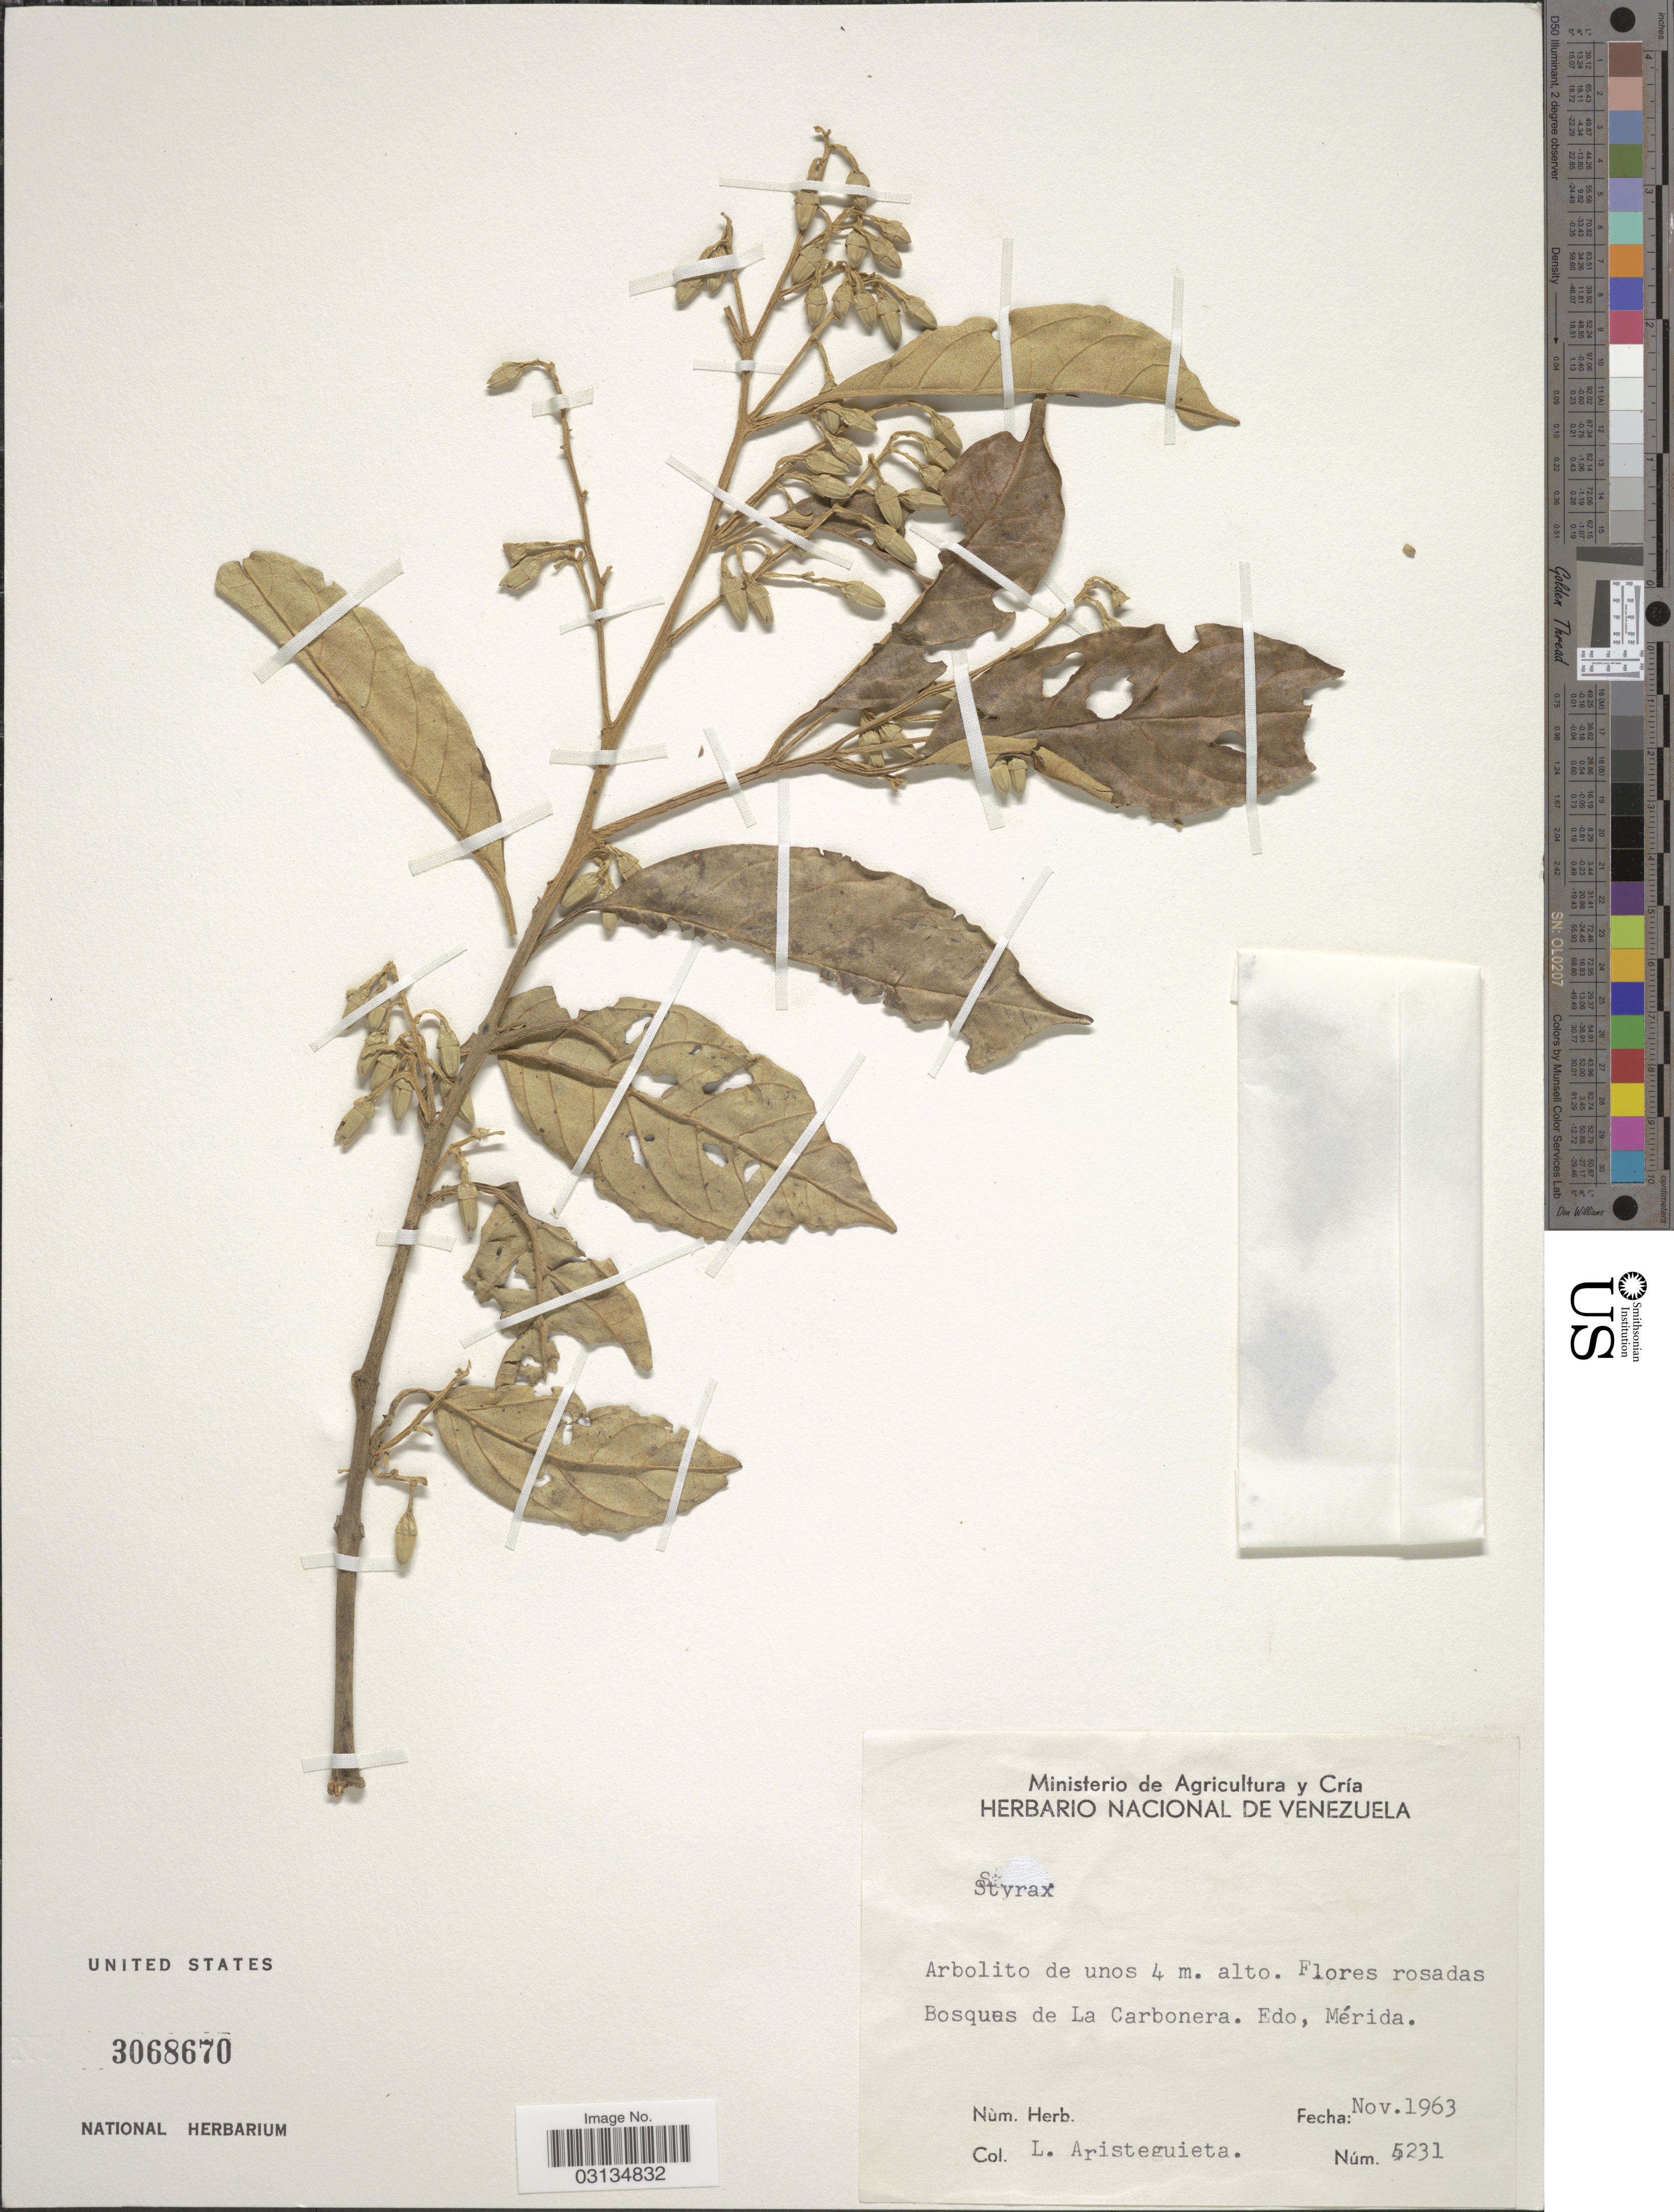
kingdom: Plantae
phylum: Tracheophyta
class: Magnoliopsida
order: Ericales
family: Styracaceae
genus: Styrax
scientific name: Styrax sp.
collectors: L. Aristeguieta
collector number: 5231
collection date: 1963-11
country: Venezuela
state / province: Mérida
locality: Bosques de La Carbonera.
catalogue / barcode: US 3068670